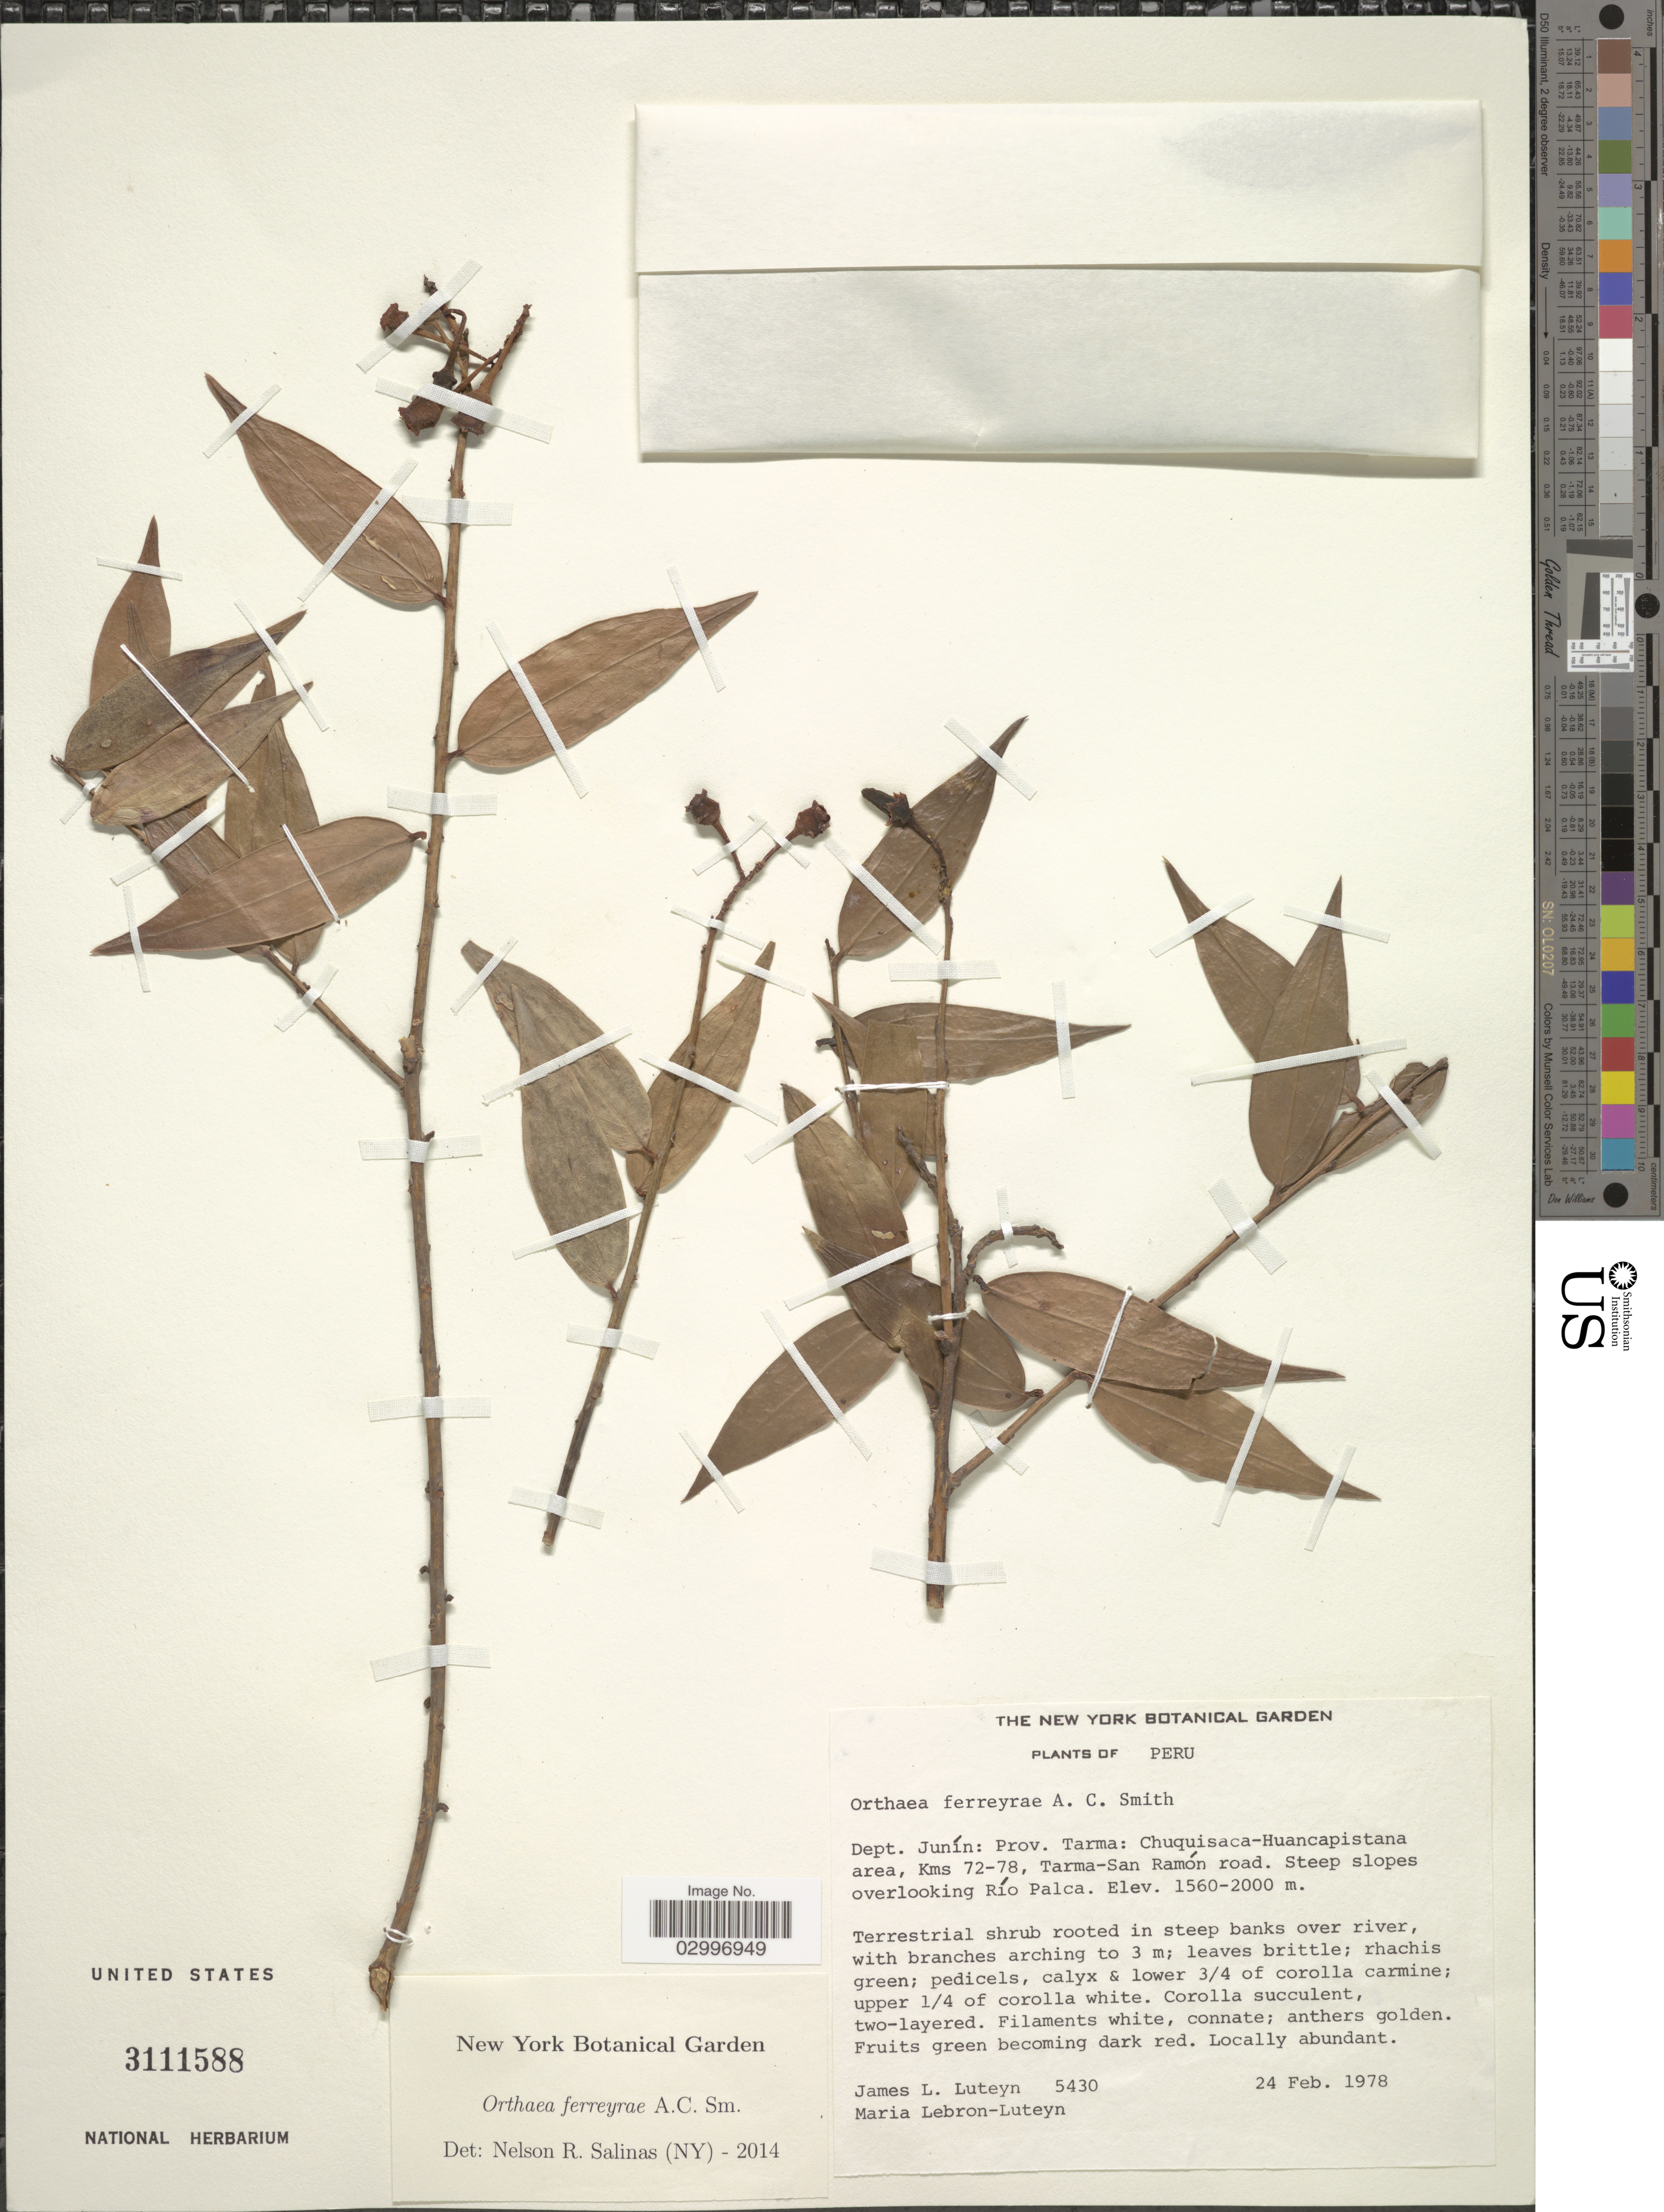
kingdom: Plantae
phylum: Tracheophyta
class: Magnoliopsida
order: Ericales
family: Ericaceae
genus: Orthaea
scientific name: Orthaea ferreyrae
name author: A.C. Sm.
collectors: J. Luteyn & M. L. Lebrón-Luteyn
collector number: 5430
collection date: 1978-02-24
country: Peru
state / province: Junín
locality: Dept. Junín: Prov. Tarma: Chuquisaca-Huancapistana area, Kms 72-78, Tarma-San Ramón road. Steep slopes overlooking Río Palca.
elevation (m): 1560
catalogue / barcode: US 3111588